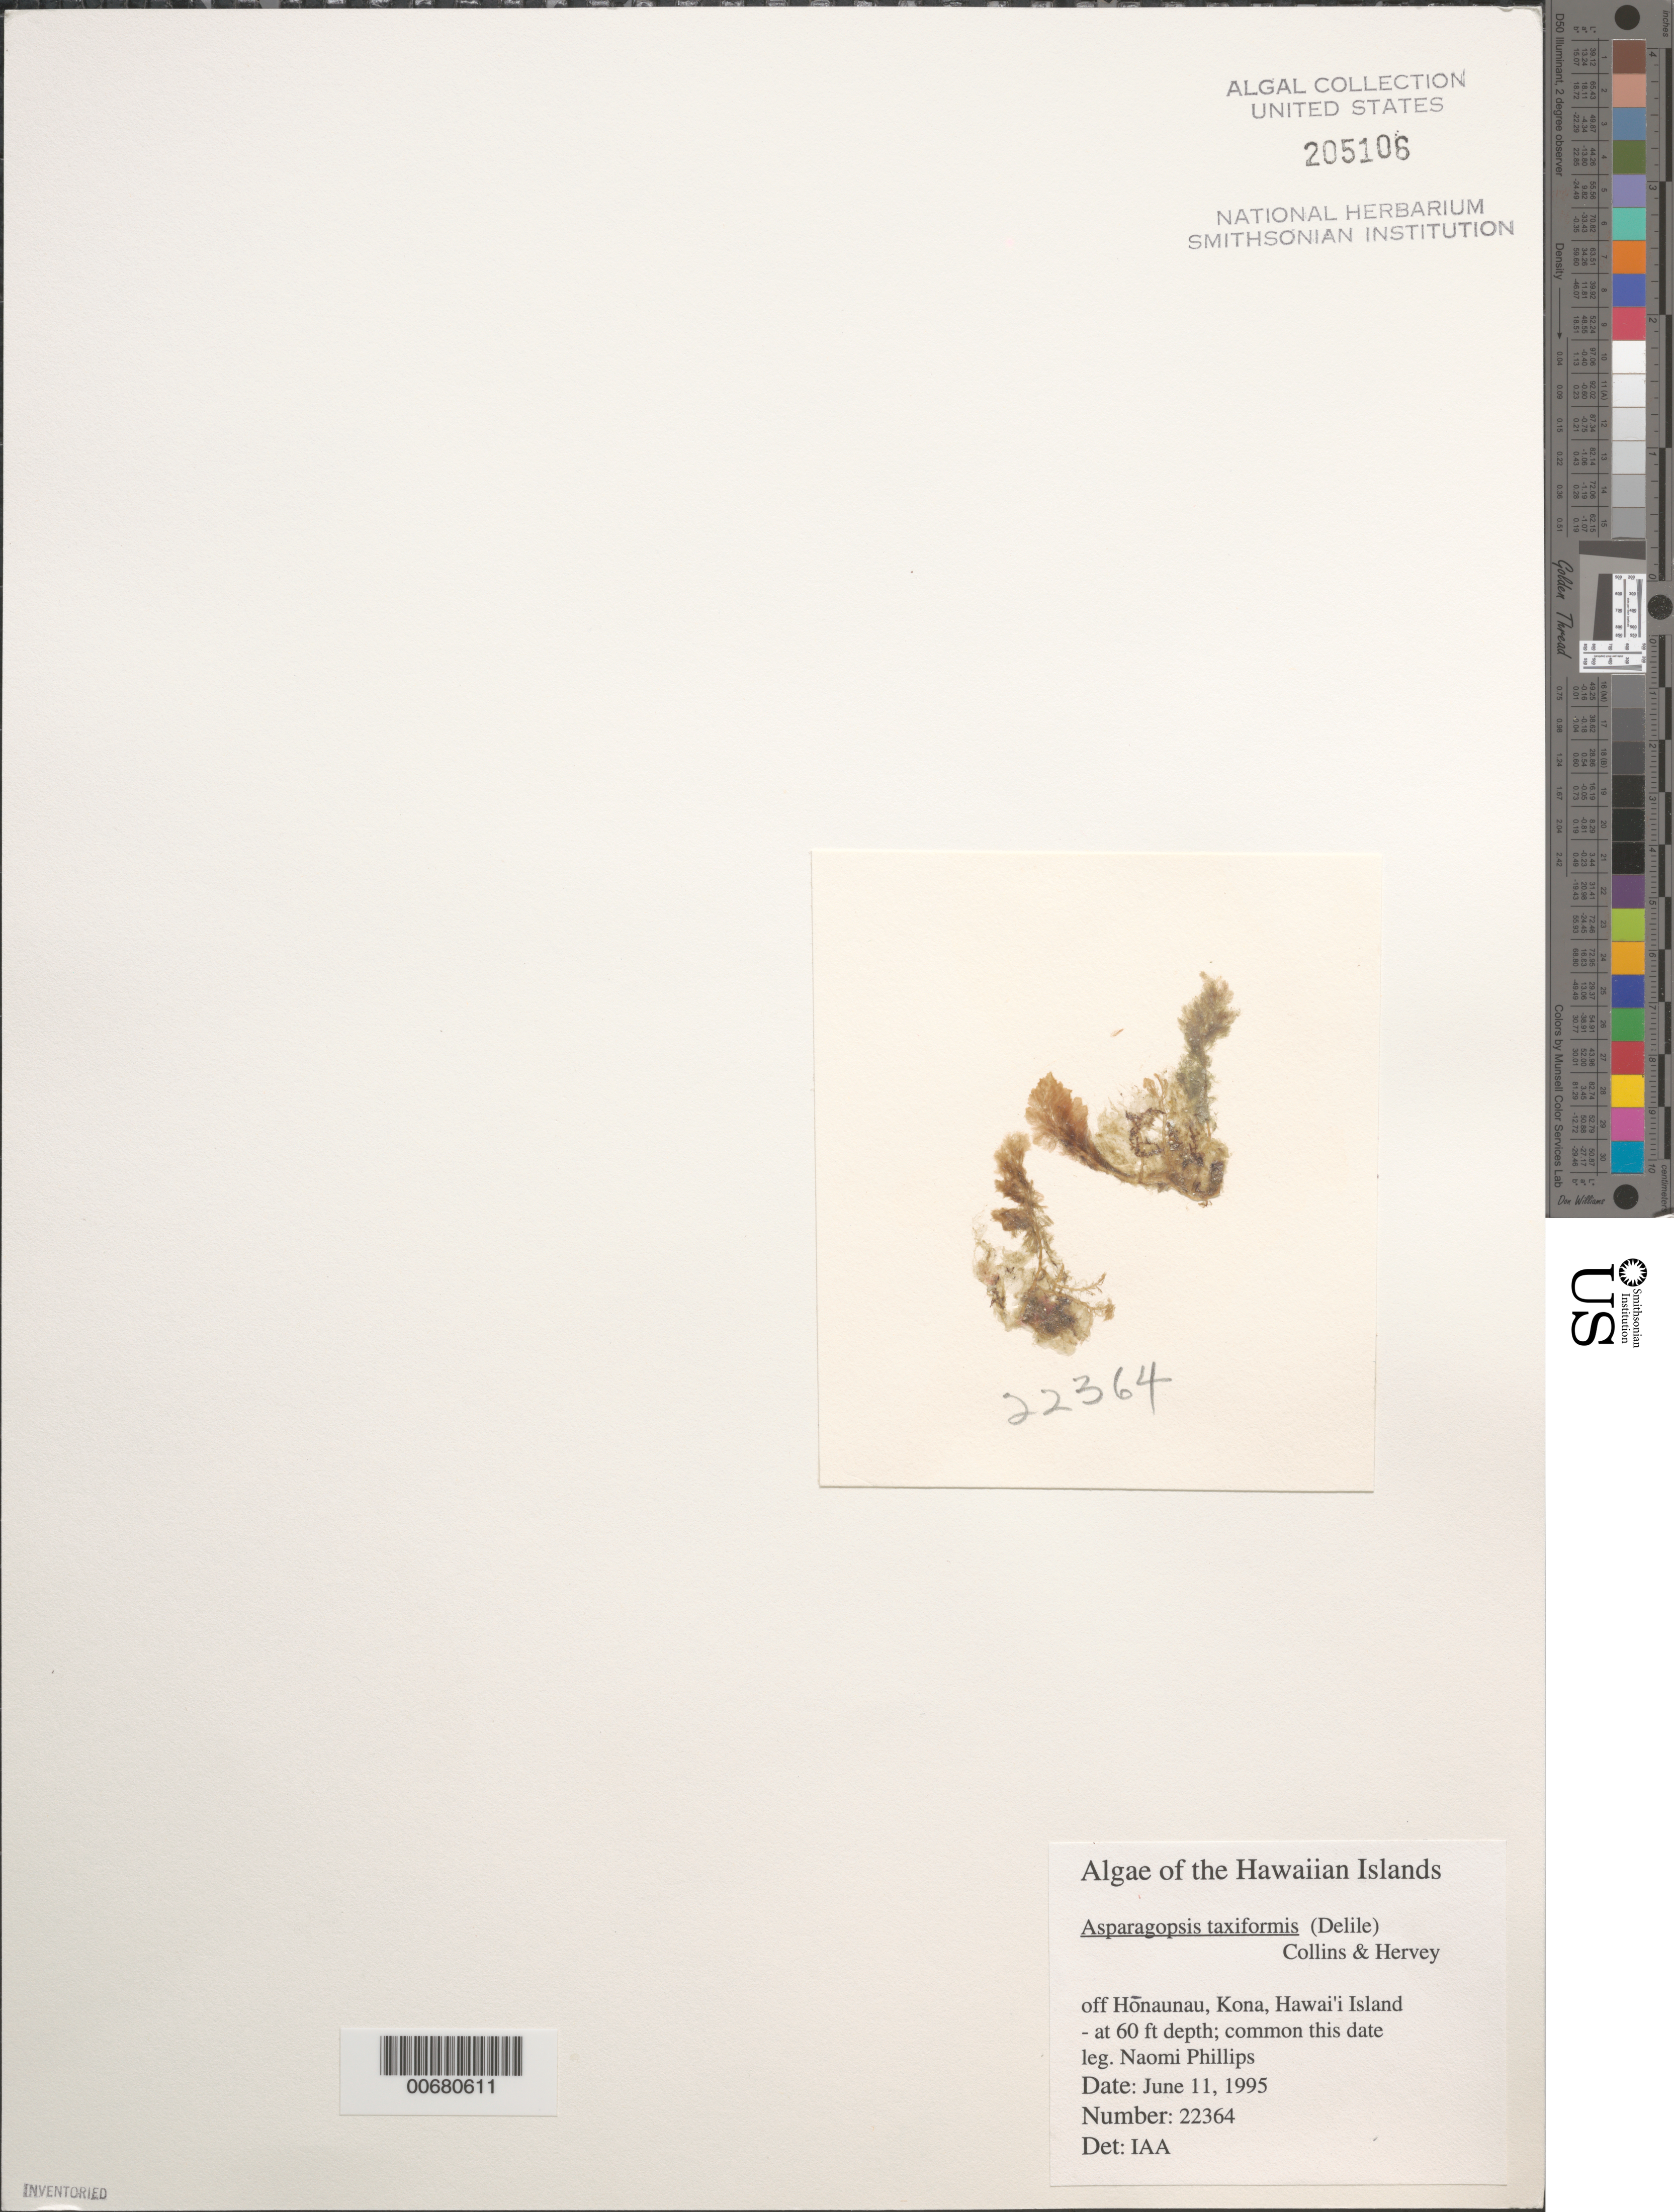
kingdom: Plantae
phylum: Rhodophyta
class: Florideophyceae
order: Bonnemaisoniales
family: Bonnemaisoniaceae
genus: Asparagopsis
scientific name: Asparagopsis taxiformis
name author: (Delile) Trevis.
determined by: Abbott, Isabella A.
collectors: N. Phillips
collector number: IAA 22364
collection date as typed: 11 Jun 1995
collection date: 1995-06-11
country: United States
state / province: Hawaii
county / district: Hawaii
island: Hawaii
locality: Kona, off Honaunau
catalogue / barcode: US 205106